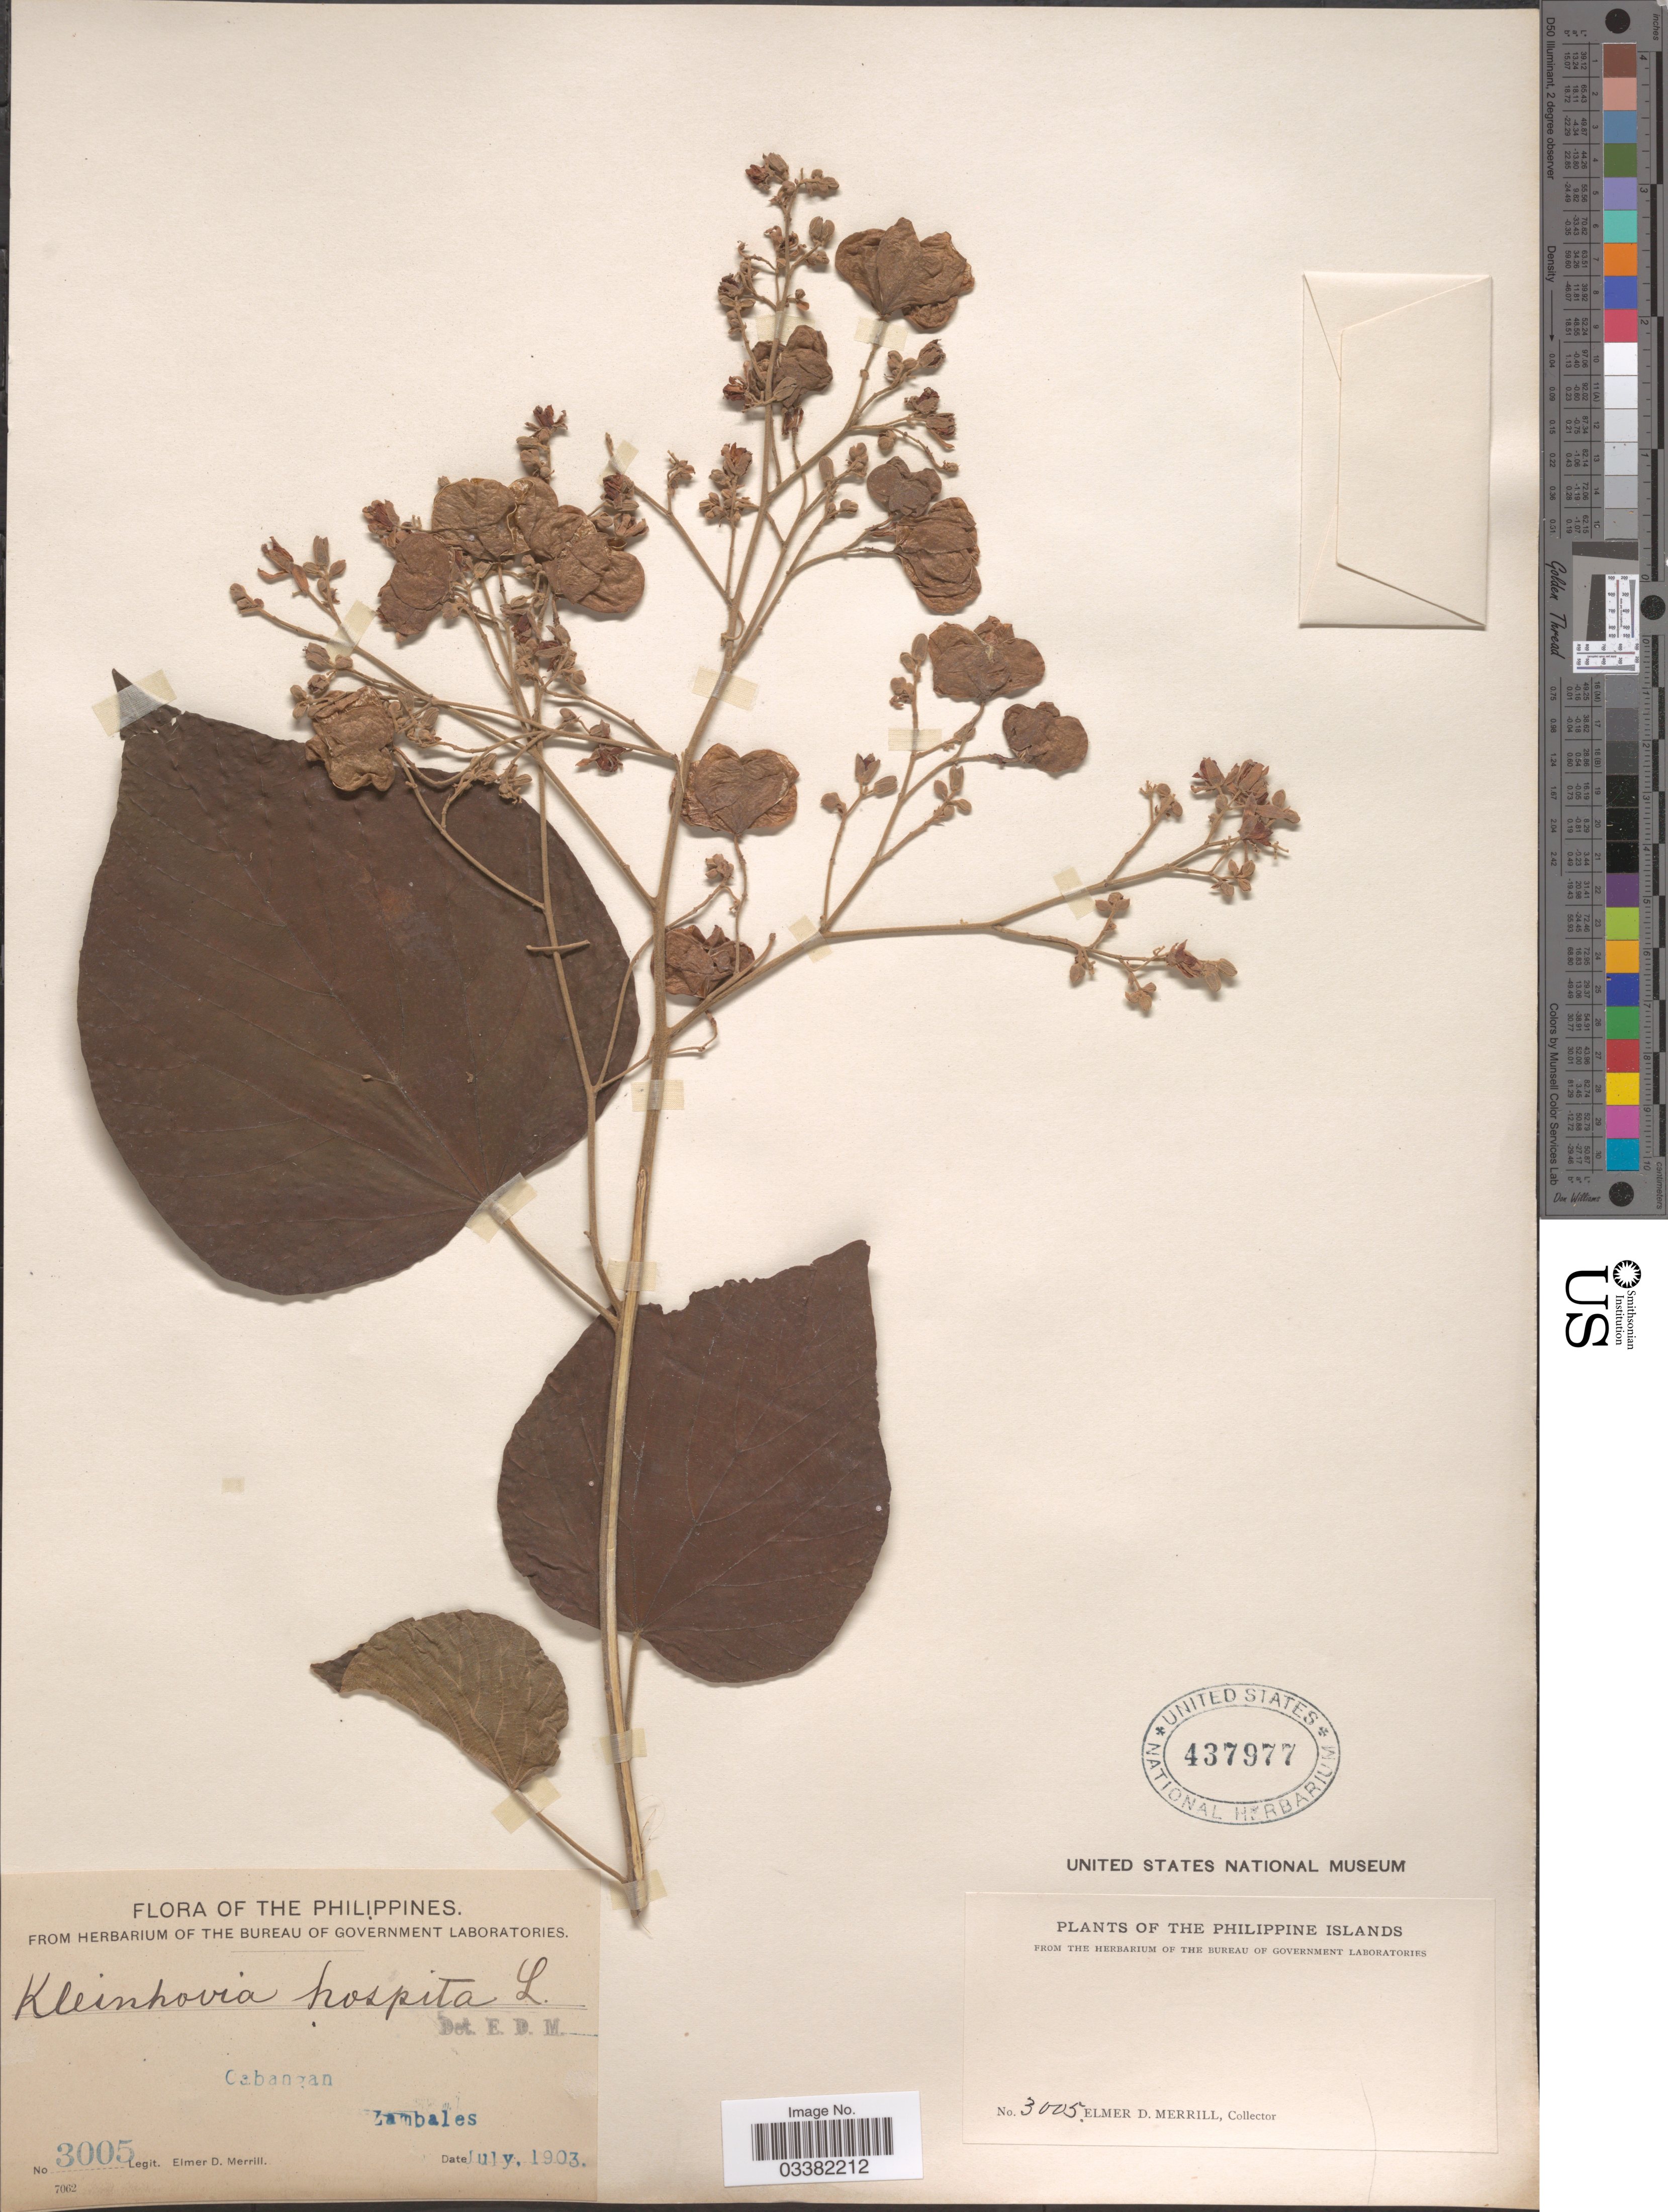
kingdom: Plantae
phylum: Tracheophyta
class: Magnoliopsida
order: Malvales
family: Malvaceae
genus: Kleinhovia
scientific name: Kleinhovia hospita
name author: L.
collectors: E. D. Merrill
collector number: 3005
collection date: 1903-07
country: Philippines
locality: Cabangan, Zambales.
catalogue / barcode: US 437977